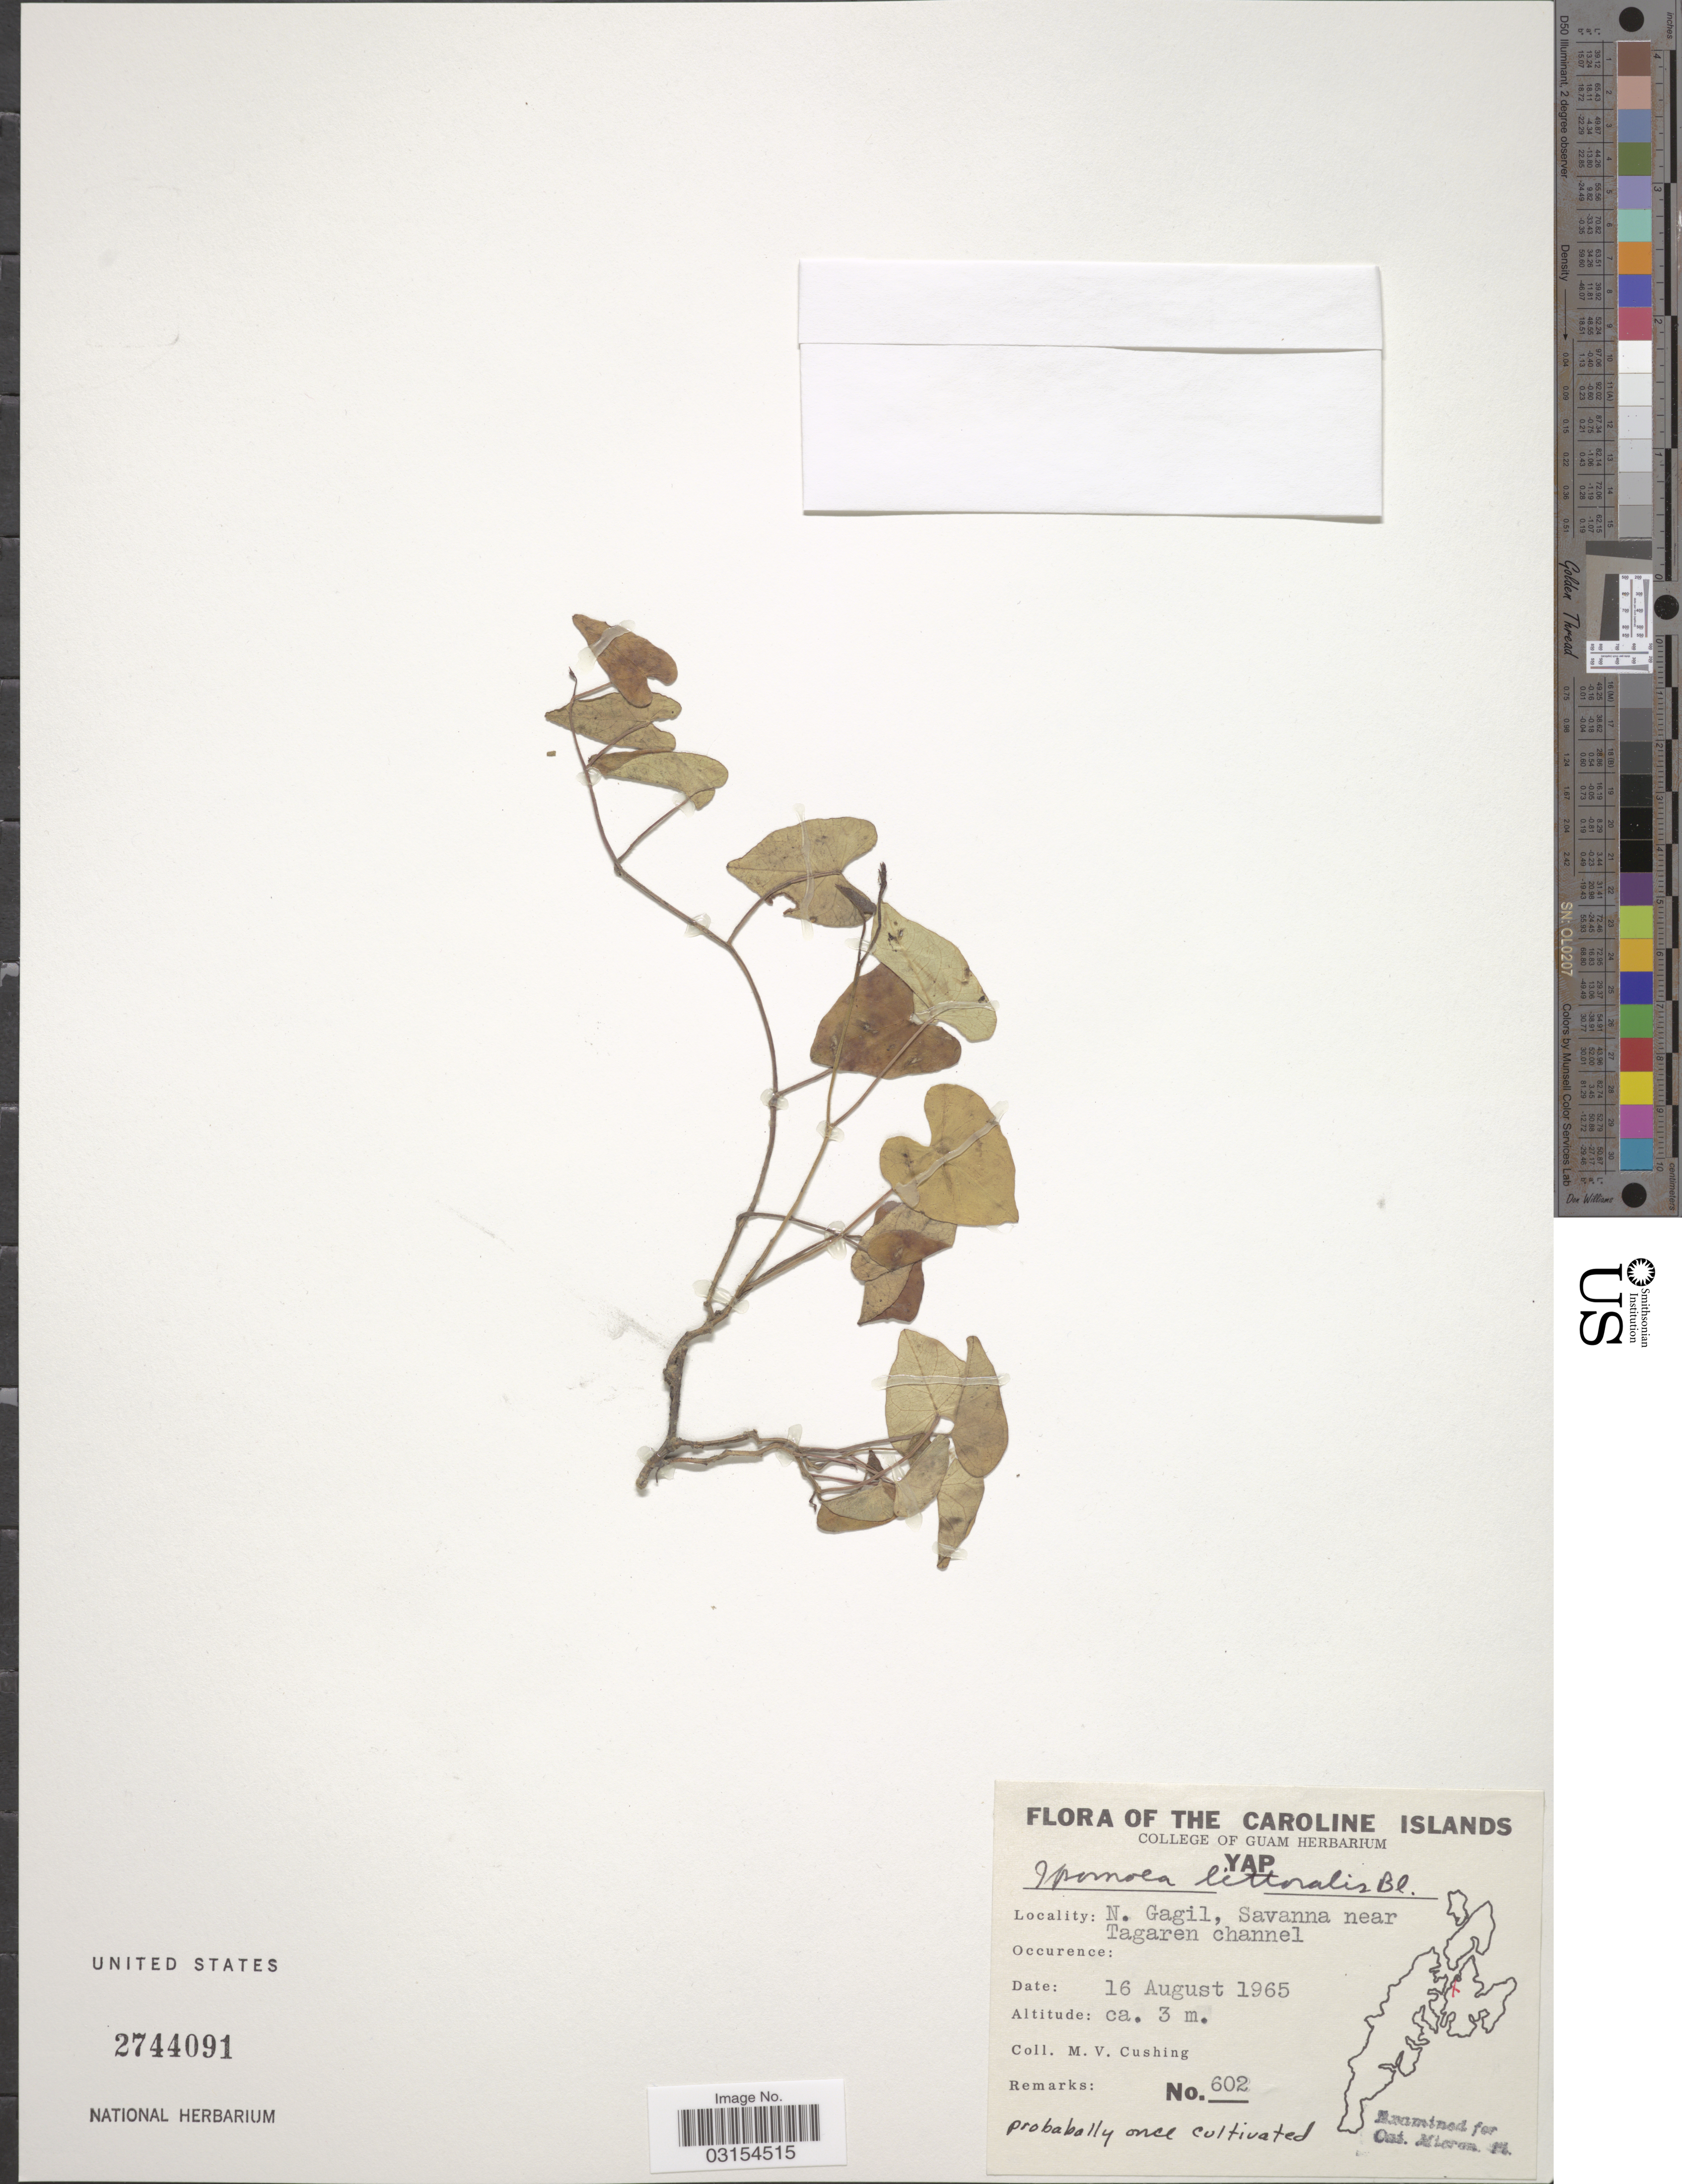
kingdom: Plantae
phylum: Tracheophyta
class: Magnoliopsida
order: Solanales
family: Convolvulaceae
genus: Ipomoea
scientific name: Ipomoea littoralis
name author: Blume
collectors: M. V. Cushing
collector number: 602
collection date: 1965-08-16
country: Micronesia, Federated States of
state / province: Yap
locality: Caroline Islands. Yap. N. Gagil, Savanna near Tagaren channel.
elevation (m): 3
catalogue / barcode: US 2744091